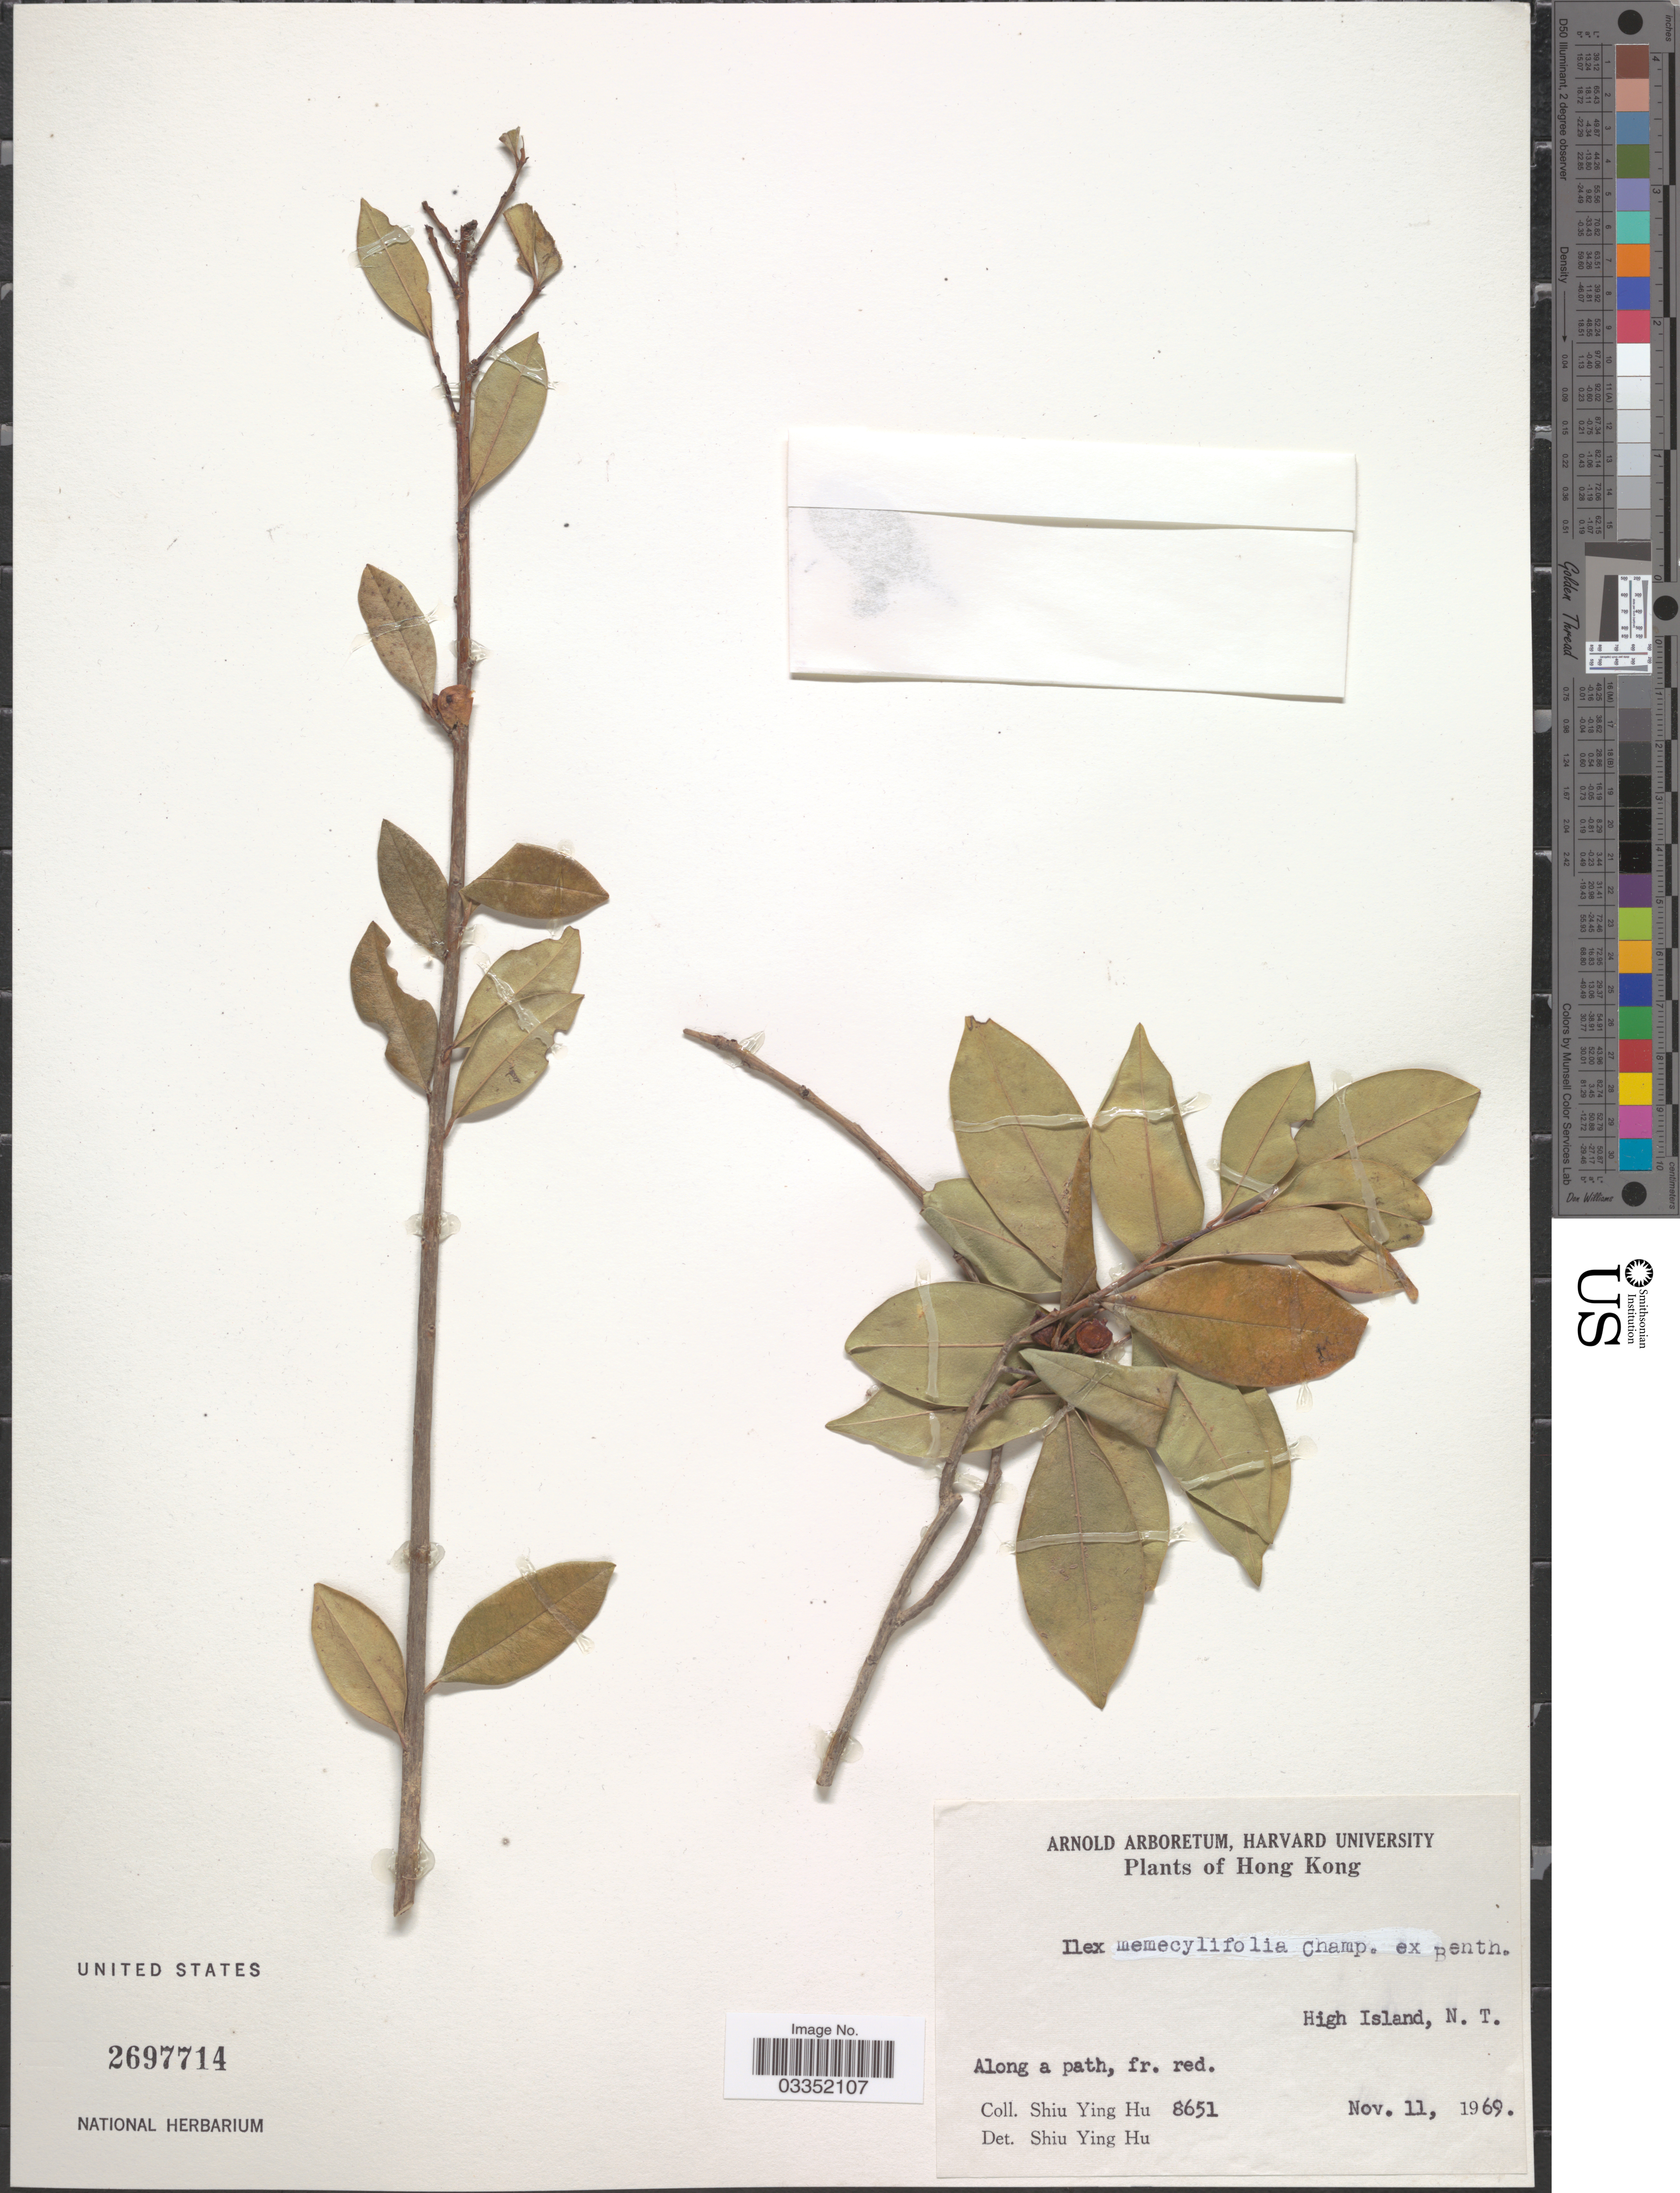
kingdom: Plantae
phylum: Tracheophyta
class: Magnoliopsida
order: Aquifoliales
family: Aquifoliaceae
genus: Ilex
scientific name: Ilex memecylifolia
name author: Champ. ex Benth.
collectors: S. Y. Hu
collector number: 8651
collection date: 1969-11-11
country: China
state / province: Hong Kong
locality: High Island, N.T. Along a path.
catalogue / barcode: US 2697714